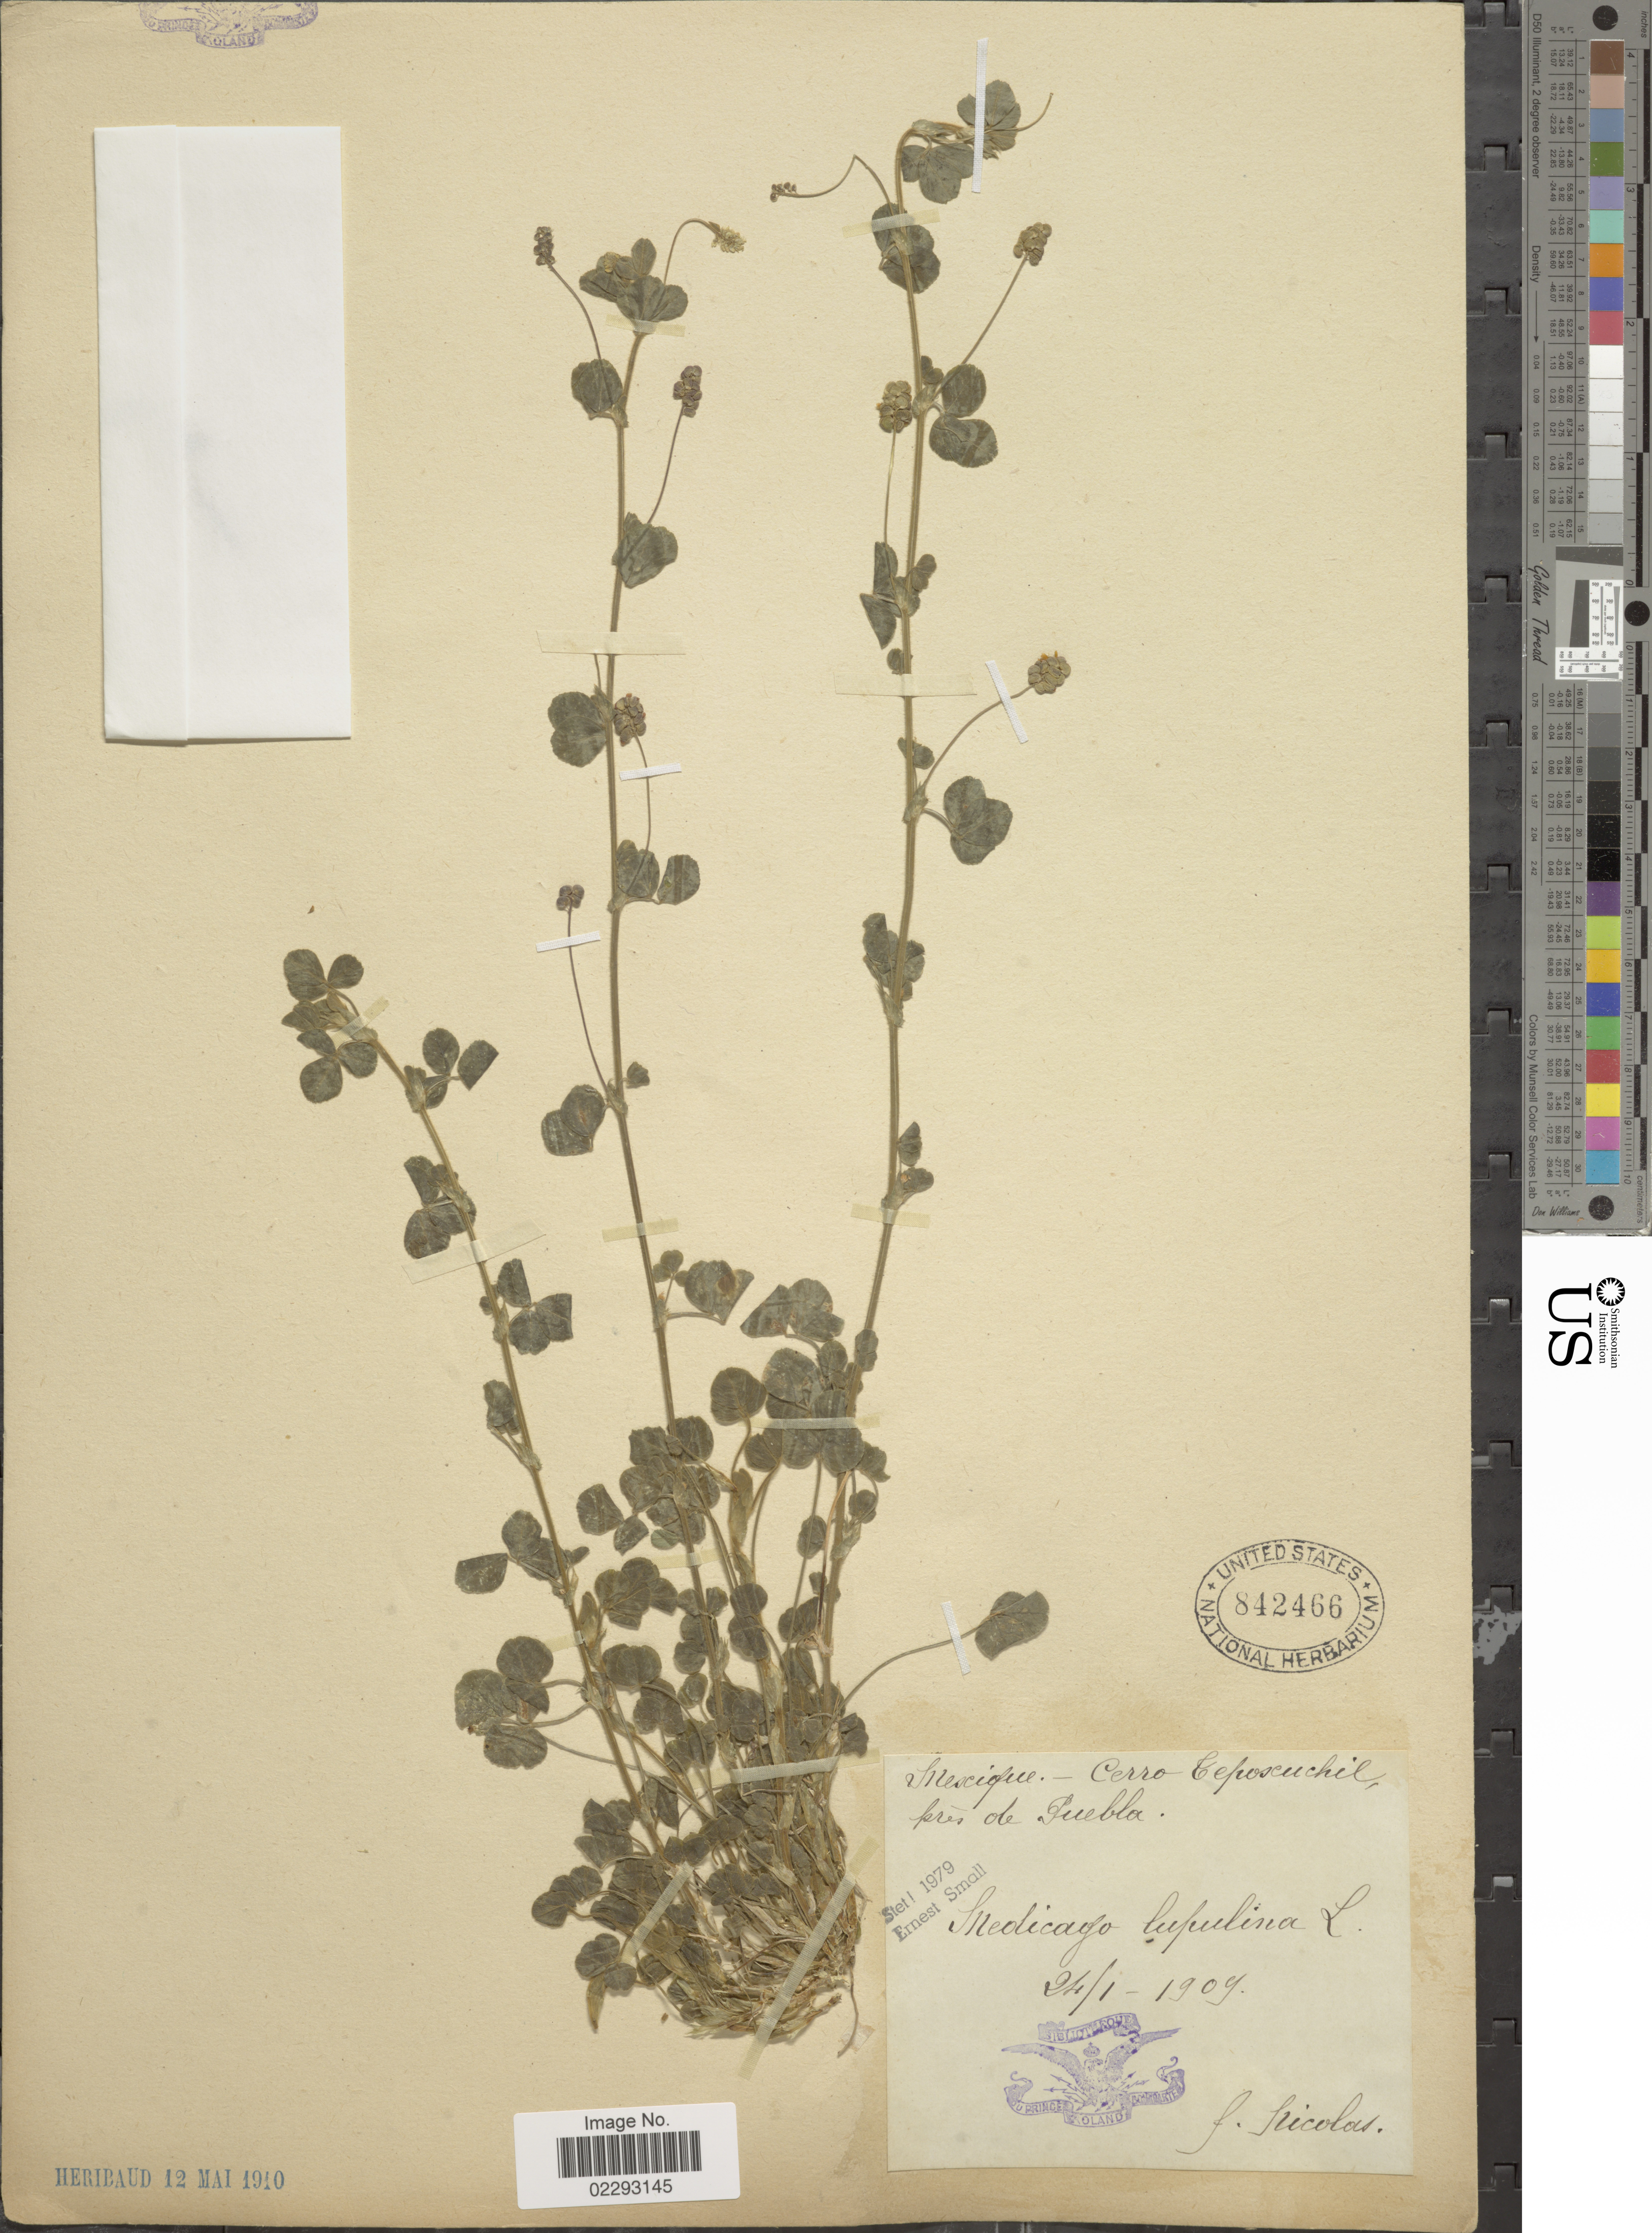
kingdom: Plantae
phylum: Tracheophyta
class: Magnoliopsida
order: Fabales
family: Fabaceae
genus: Medicago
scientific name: Medicago lupulina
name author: L.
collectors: B. Nicolas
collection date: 1909-01-24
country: Mexico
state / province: Puebla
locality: Mexique - Cerro Ceposcuchil, pres de Puebla.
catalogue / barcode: US 842466